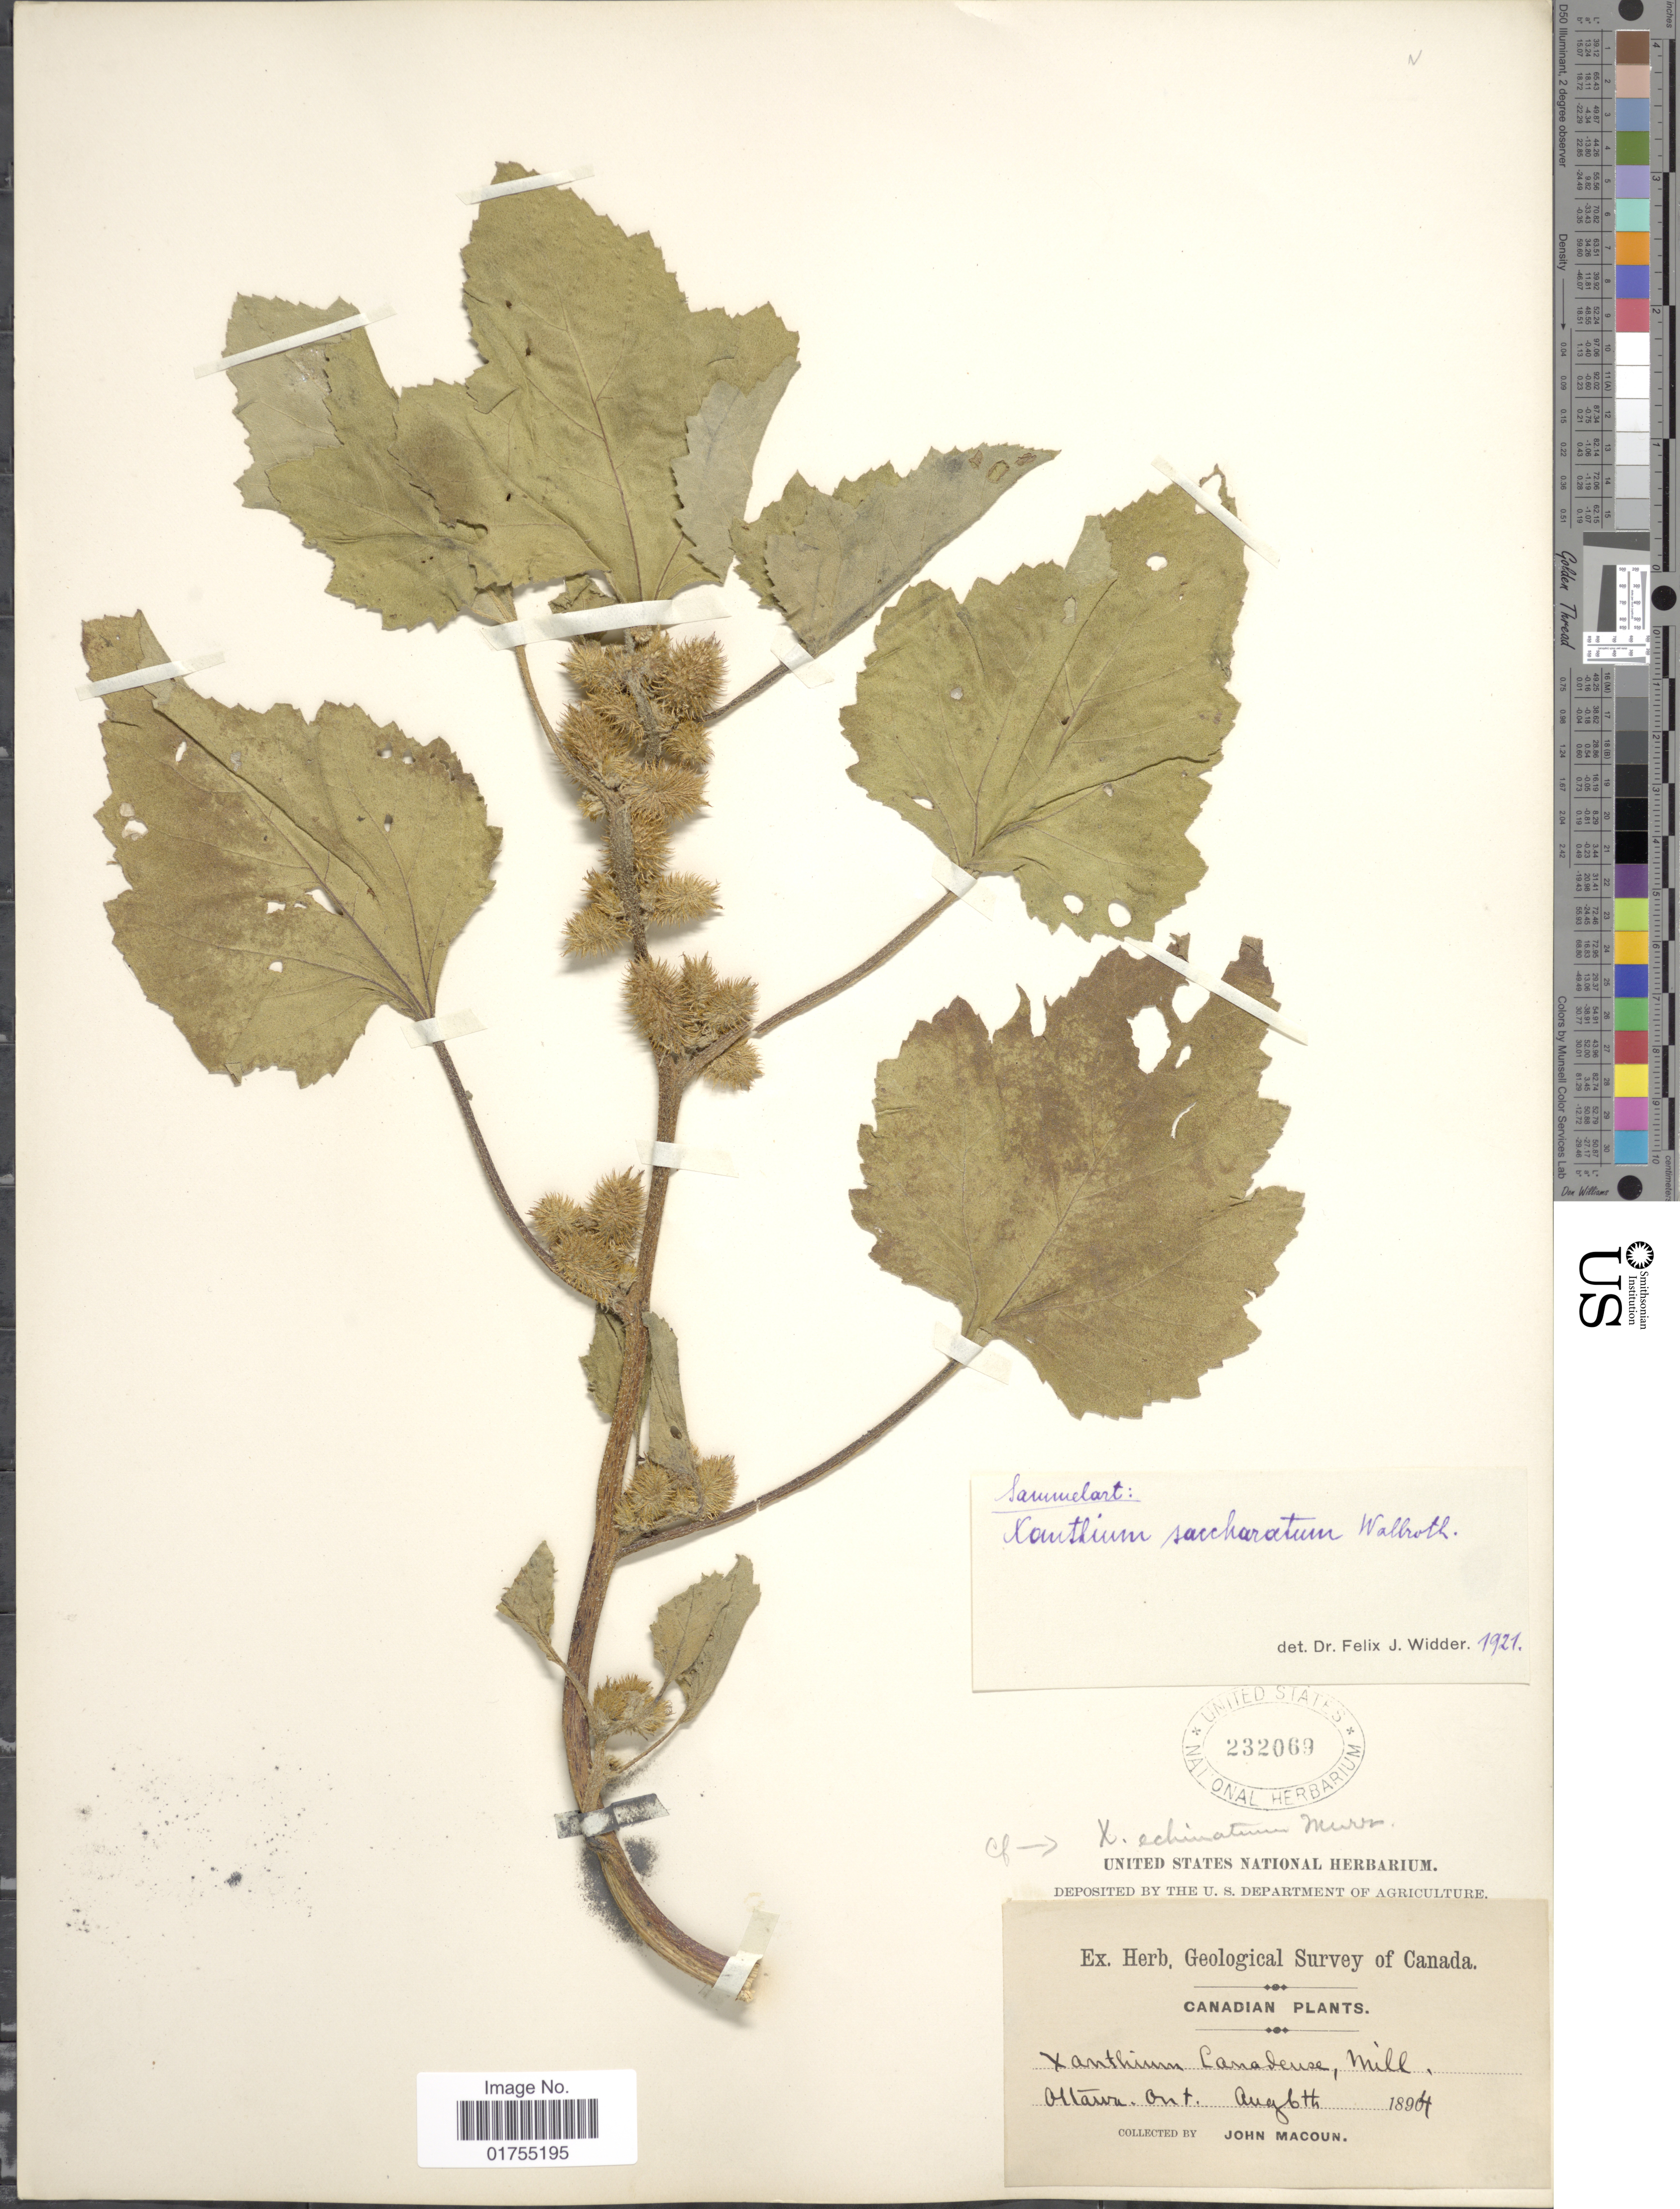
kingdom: Plantae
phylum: Tracheophyta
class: Magnoliopsida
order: Asterales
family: Asteraceae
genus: Xanthium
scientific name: Xanthium strumarium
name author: L.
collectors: J. Macoun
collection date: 1894-08-06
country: Canada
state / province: Ontario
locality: Ottawa Ont.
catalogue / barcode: US 232069